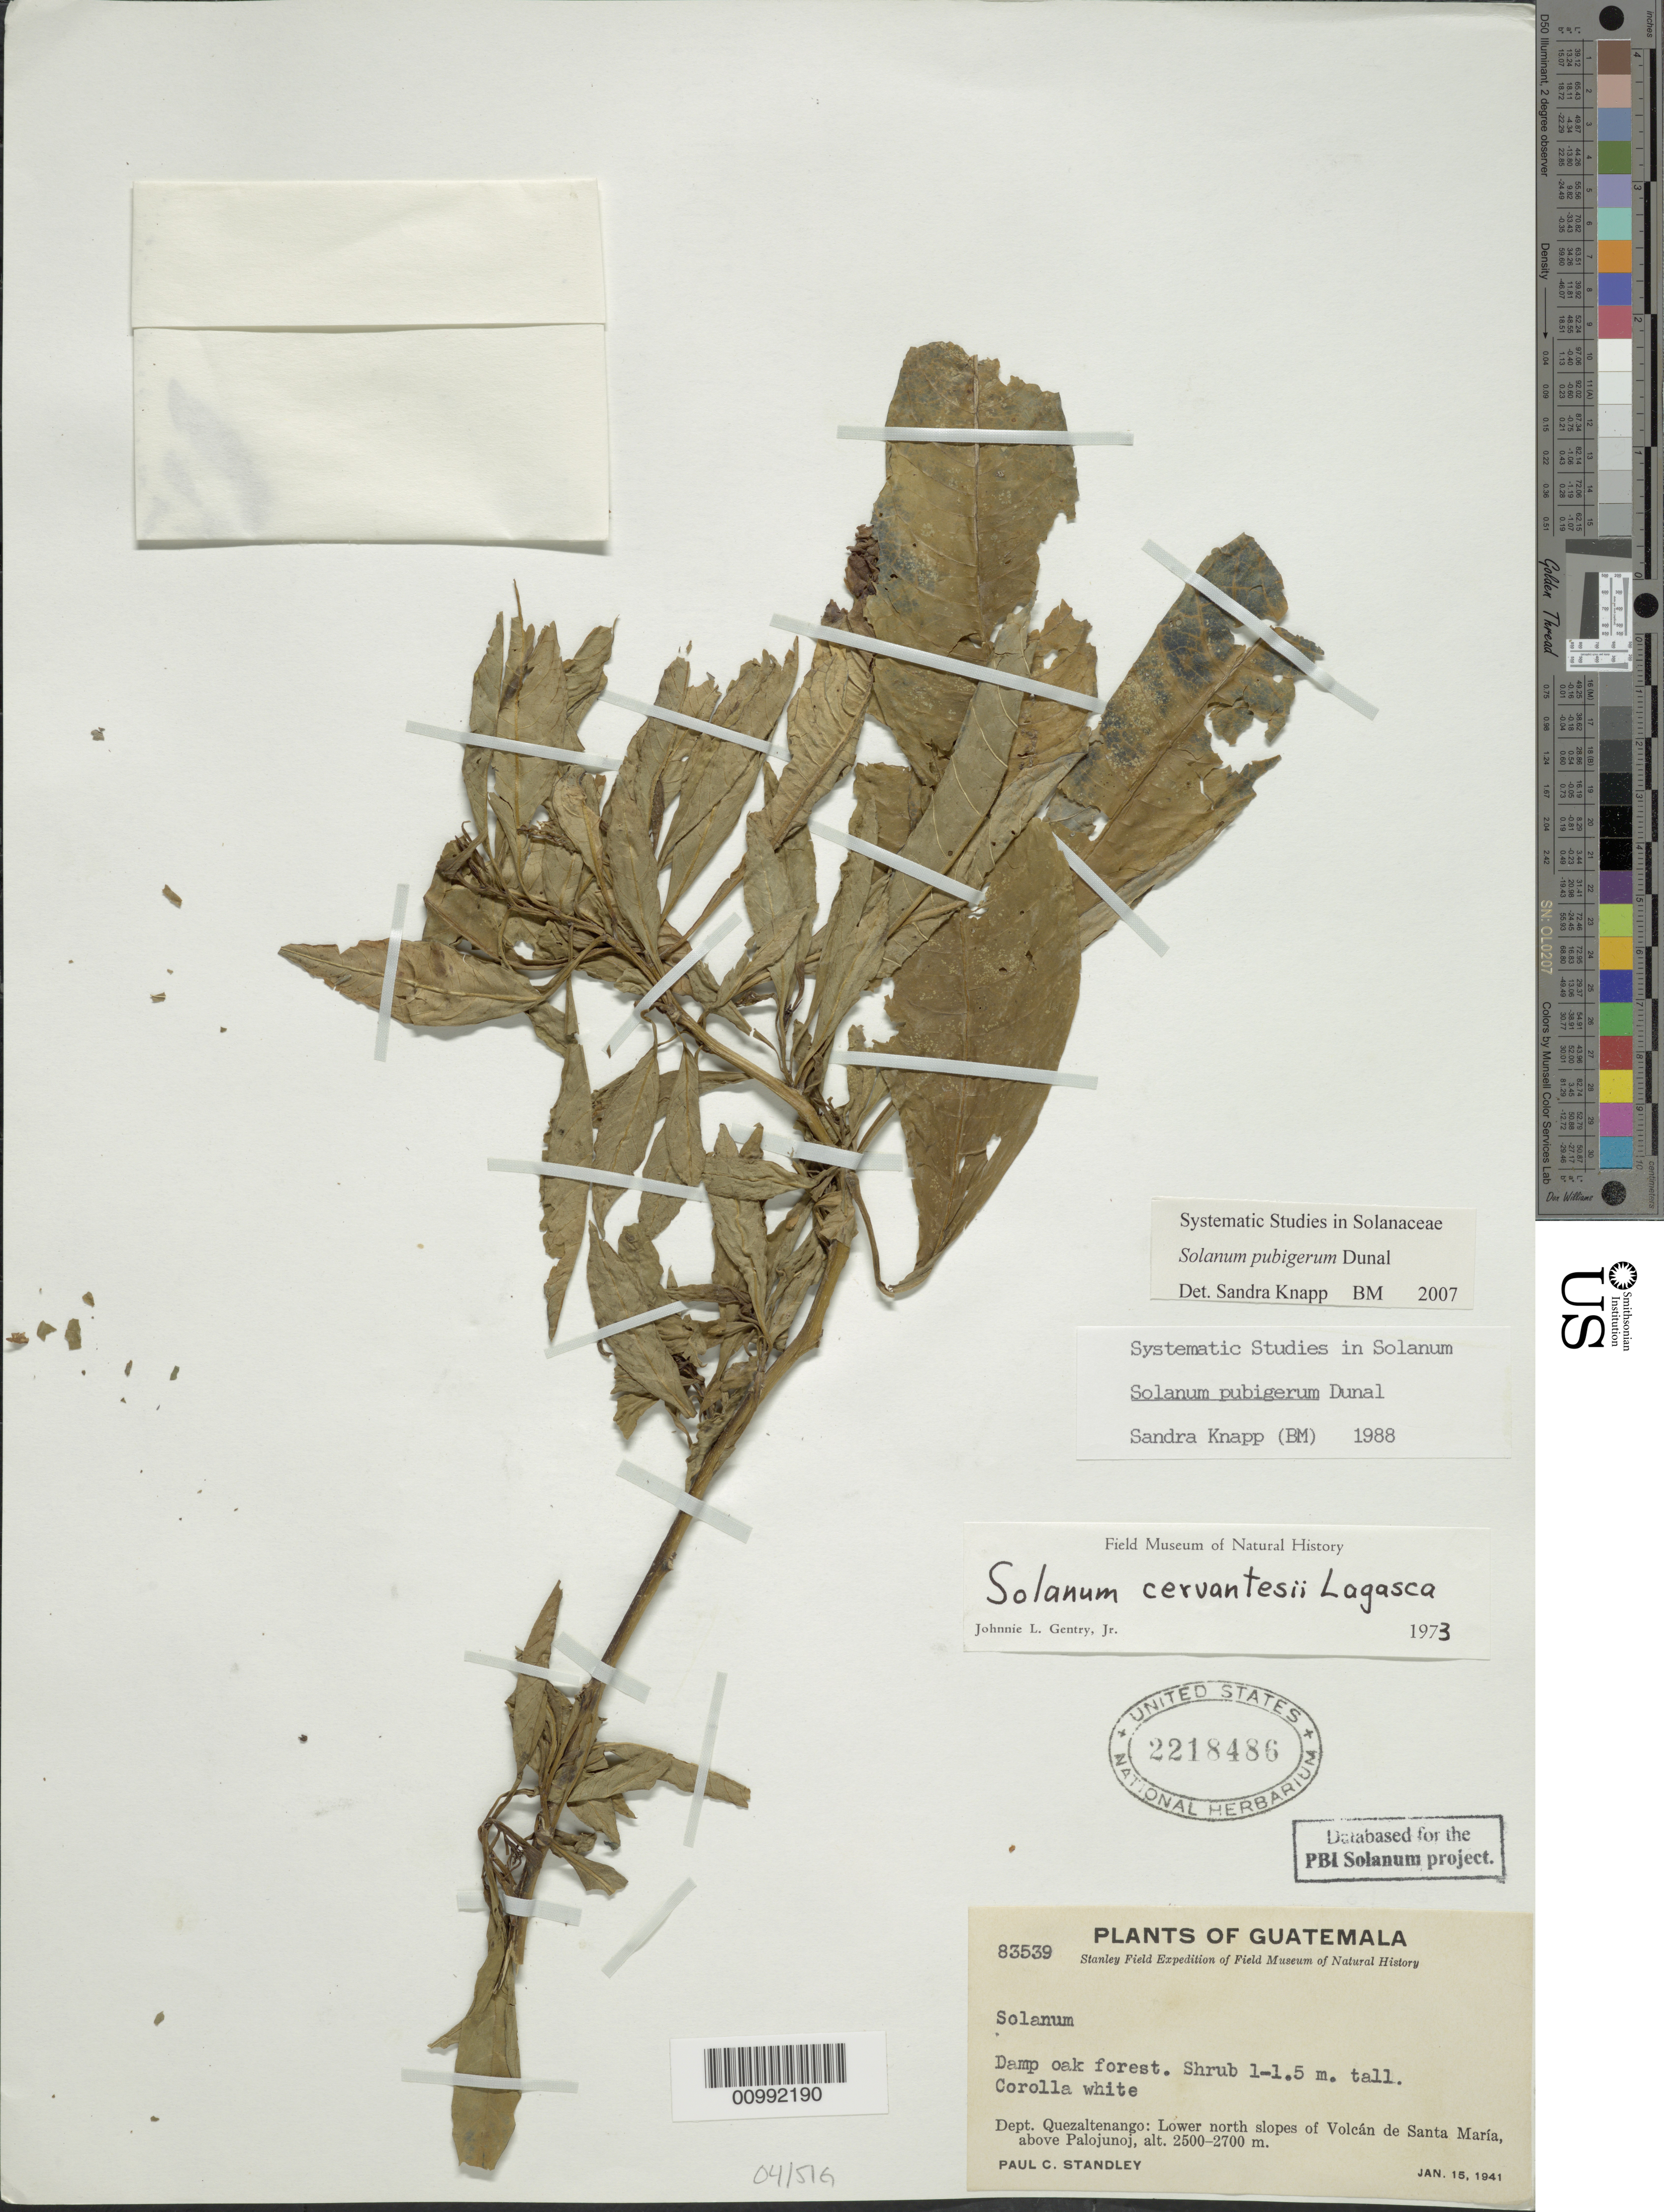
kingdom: Plantae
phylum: Tracheophyta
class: Magnoliopsida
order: Solanales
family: Solanaceae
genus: Solanum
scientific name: Solanum pubigerum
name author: Dunal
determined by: Knapp, S. D.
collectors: P. C. Standley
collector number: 83539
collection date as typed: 15 Jan 1941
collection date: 1941-01-15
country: Guatemala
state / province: Quetzaltenango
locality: lower North slopes of Volcan de Santa Maria, above Palujunoj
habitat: damp oak forest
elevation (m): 2500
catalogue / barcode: US 2218486